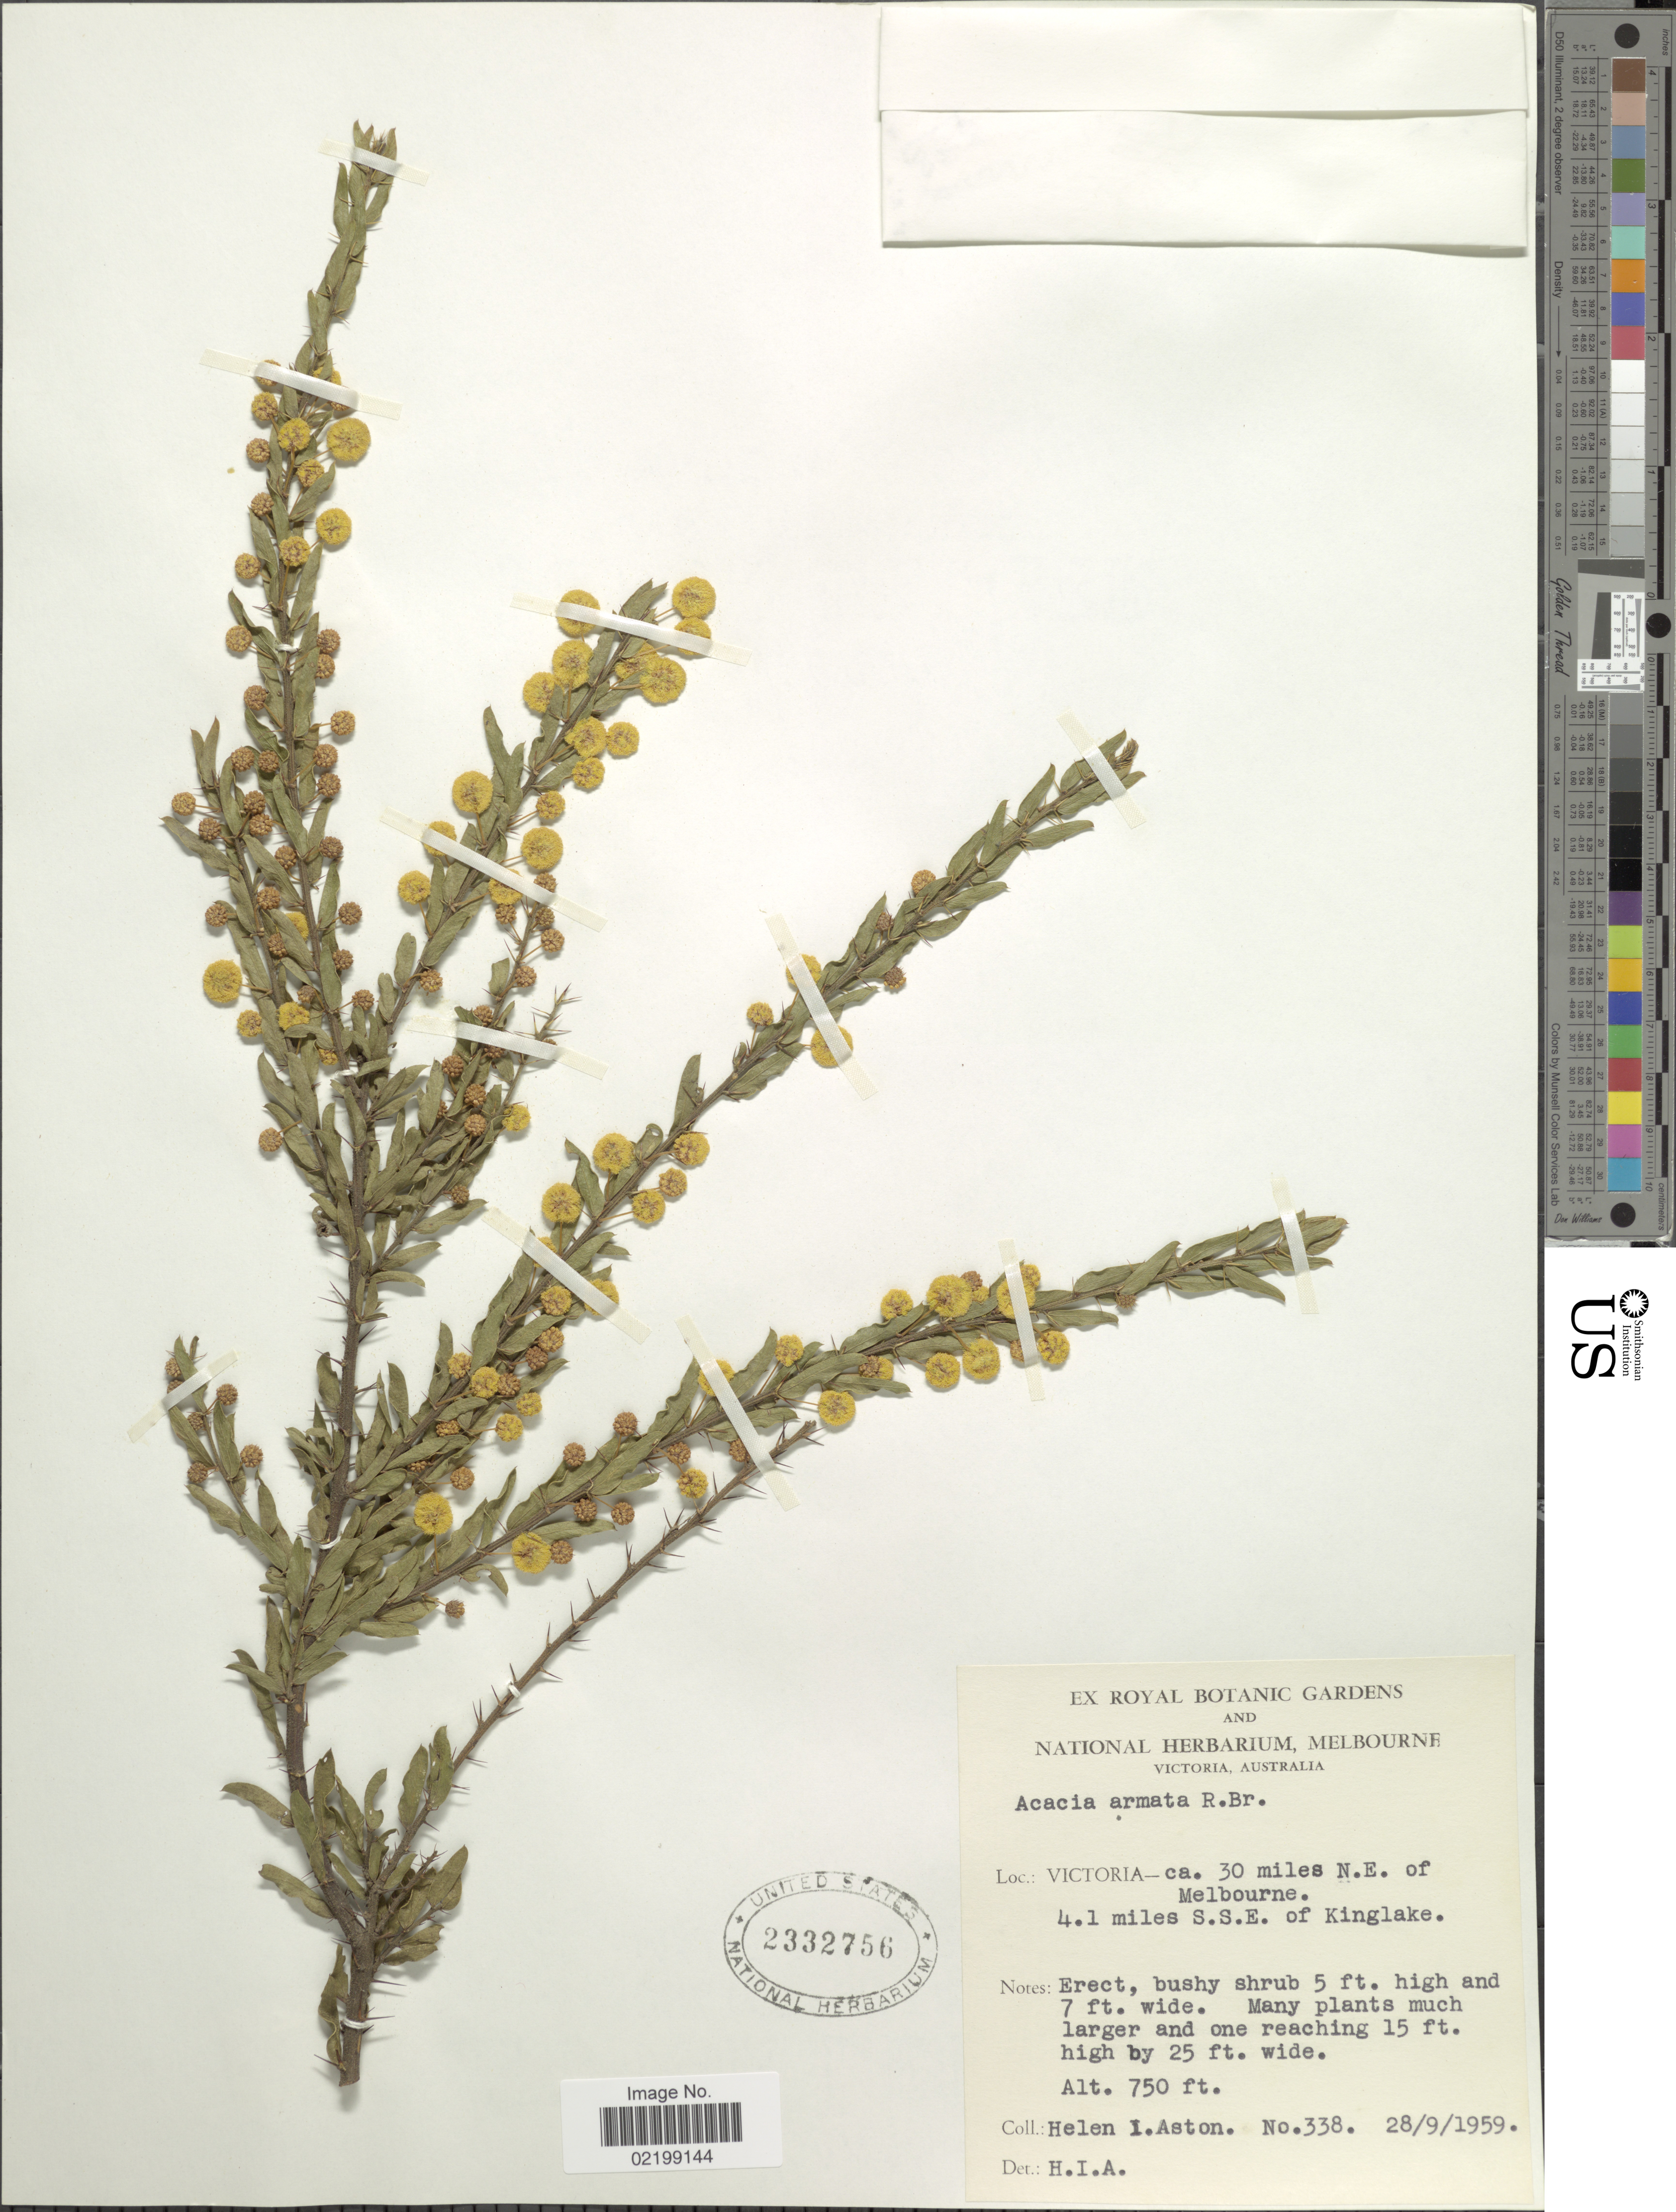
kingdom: Plantae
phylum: Tracheophyta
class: Magnoliopsida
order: Fabales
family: Fabaceae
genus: Acacia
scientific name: Acacia paradoxa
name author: Chiov.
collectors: H. I. Aston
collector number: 338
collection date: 1959-09-28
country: Australia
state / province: Victoria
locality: Victoria, ca. 30 miles N.E. of Melbourne, 4.1 miles S.S.E. of Kinglake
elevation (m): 229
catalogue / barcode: US 2332756